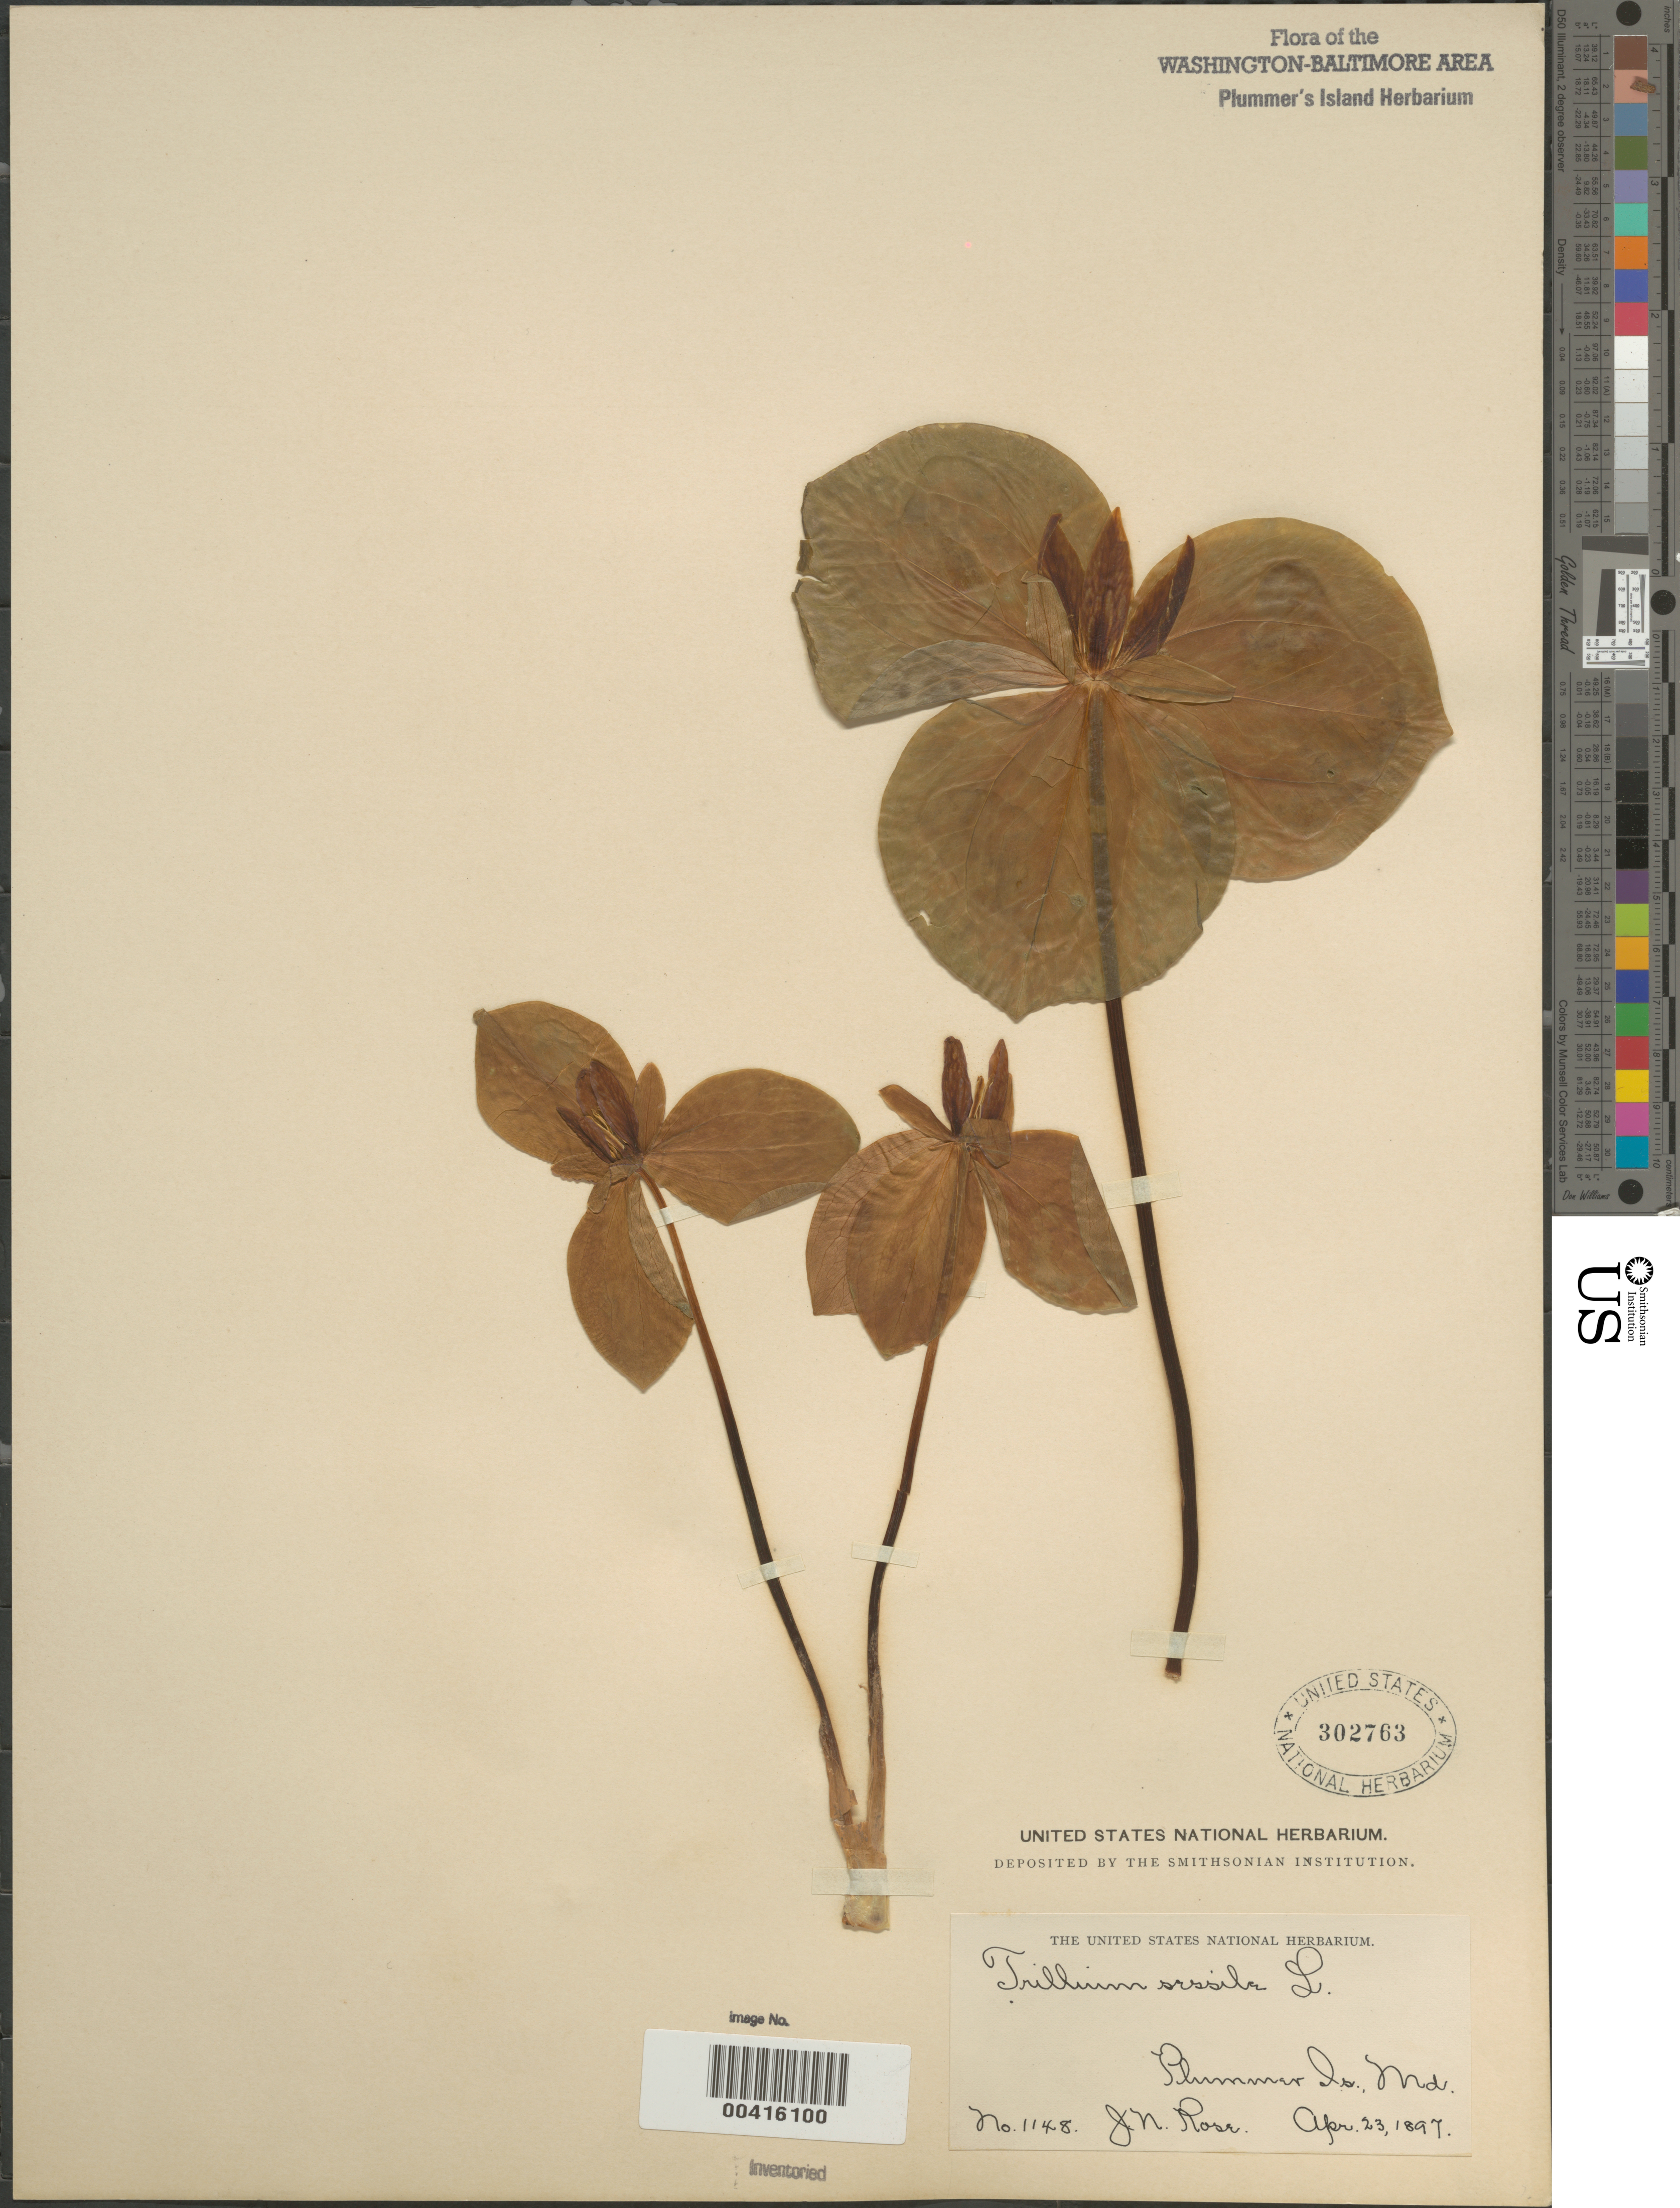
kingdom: Plantae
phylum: Tracheophyta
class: Liliopsida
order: Liliales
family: Melanthiaceae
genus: Trillium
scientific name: Trillium sessile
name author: L.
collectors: J. N. Rose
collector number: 1148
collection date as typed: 23 Apr 1897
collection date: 1897-04-23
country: United States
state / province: Maryland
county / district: Montgomery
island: Plummers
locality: Plummer's Island C. & O. Canal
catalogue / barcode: US 302763